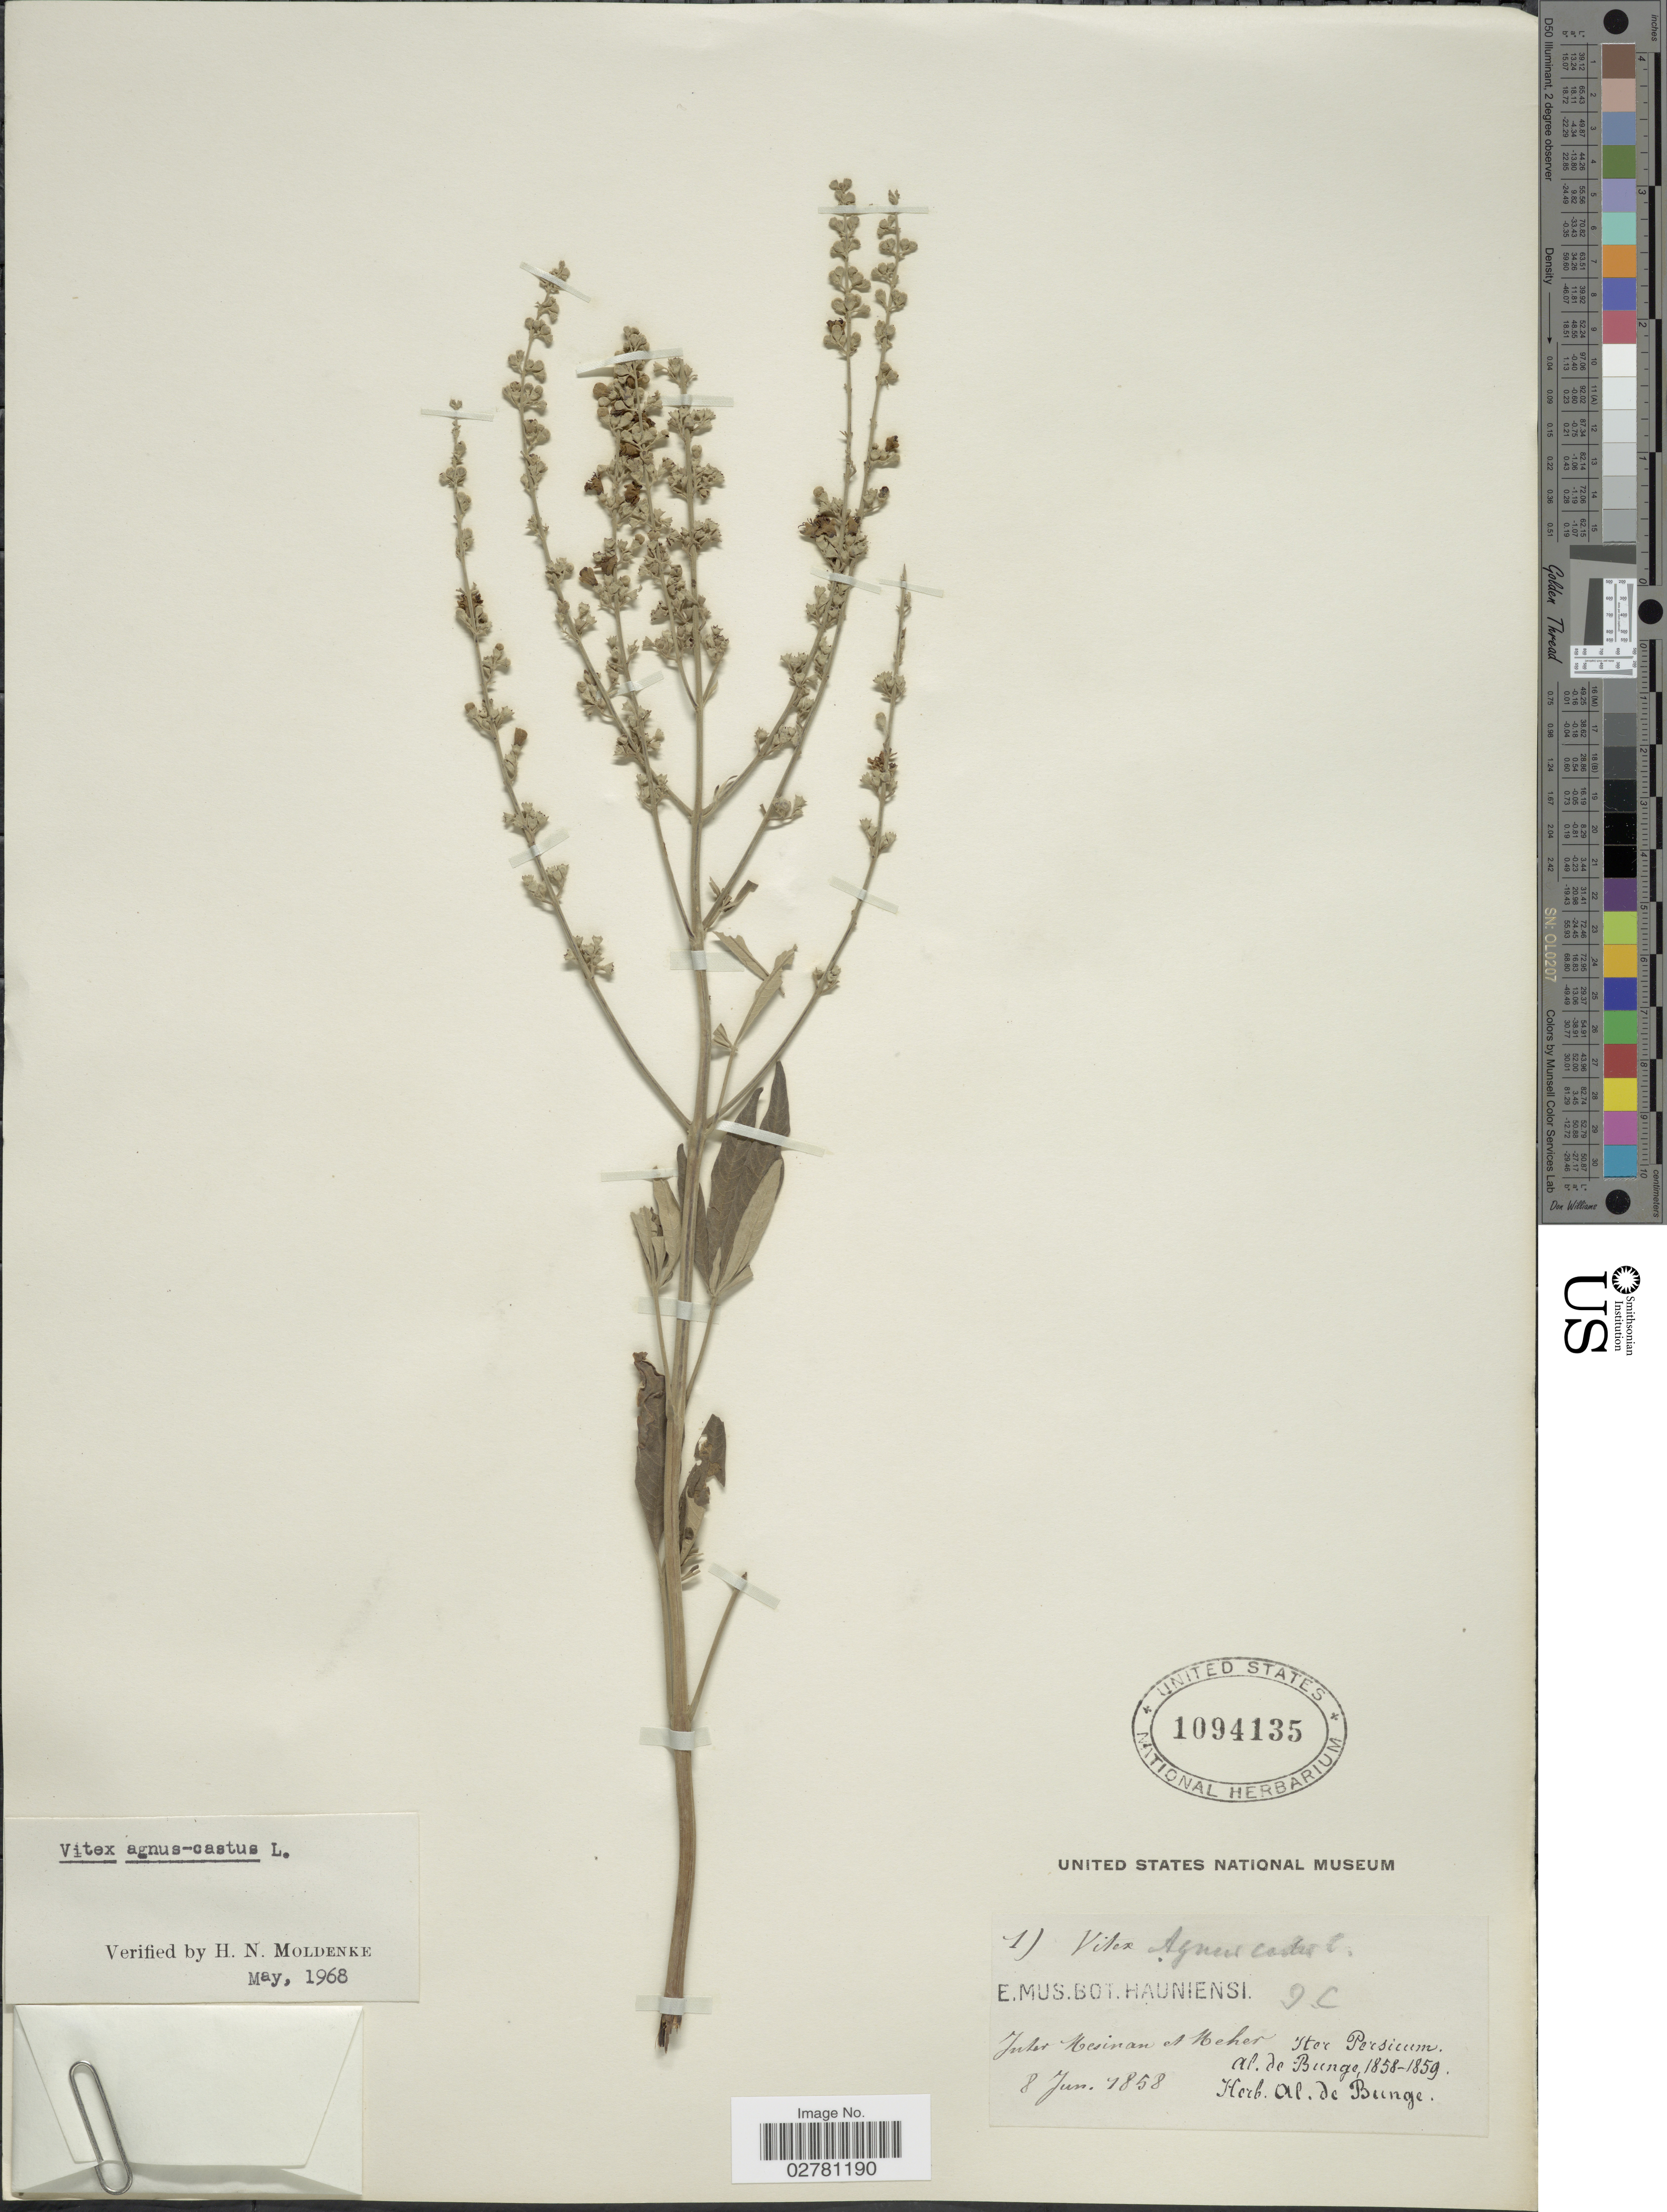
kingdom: Plantae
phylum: Tracheophyta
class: Magnoliopsida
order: Lamiales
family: Lamiaceae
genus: Vitex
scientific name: Vitex agnus-castus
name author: L.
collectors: A. de Bunge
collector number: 1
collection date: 1858-06-08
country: Iran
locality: Inter Nesinan et Neher [interpreted]. Iter Persicum.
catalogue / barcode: US 1094135